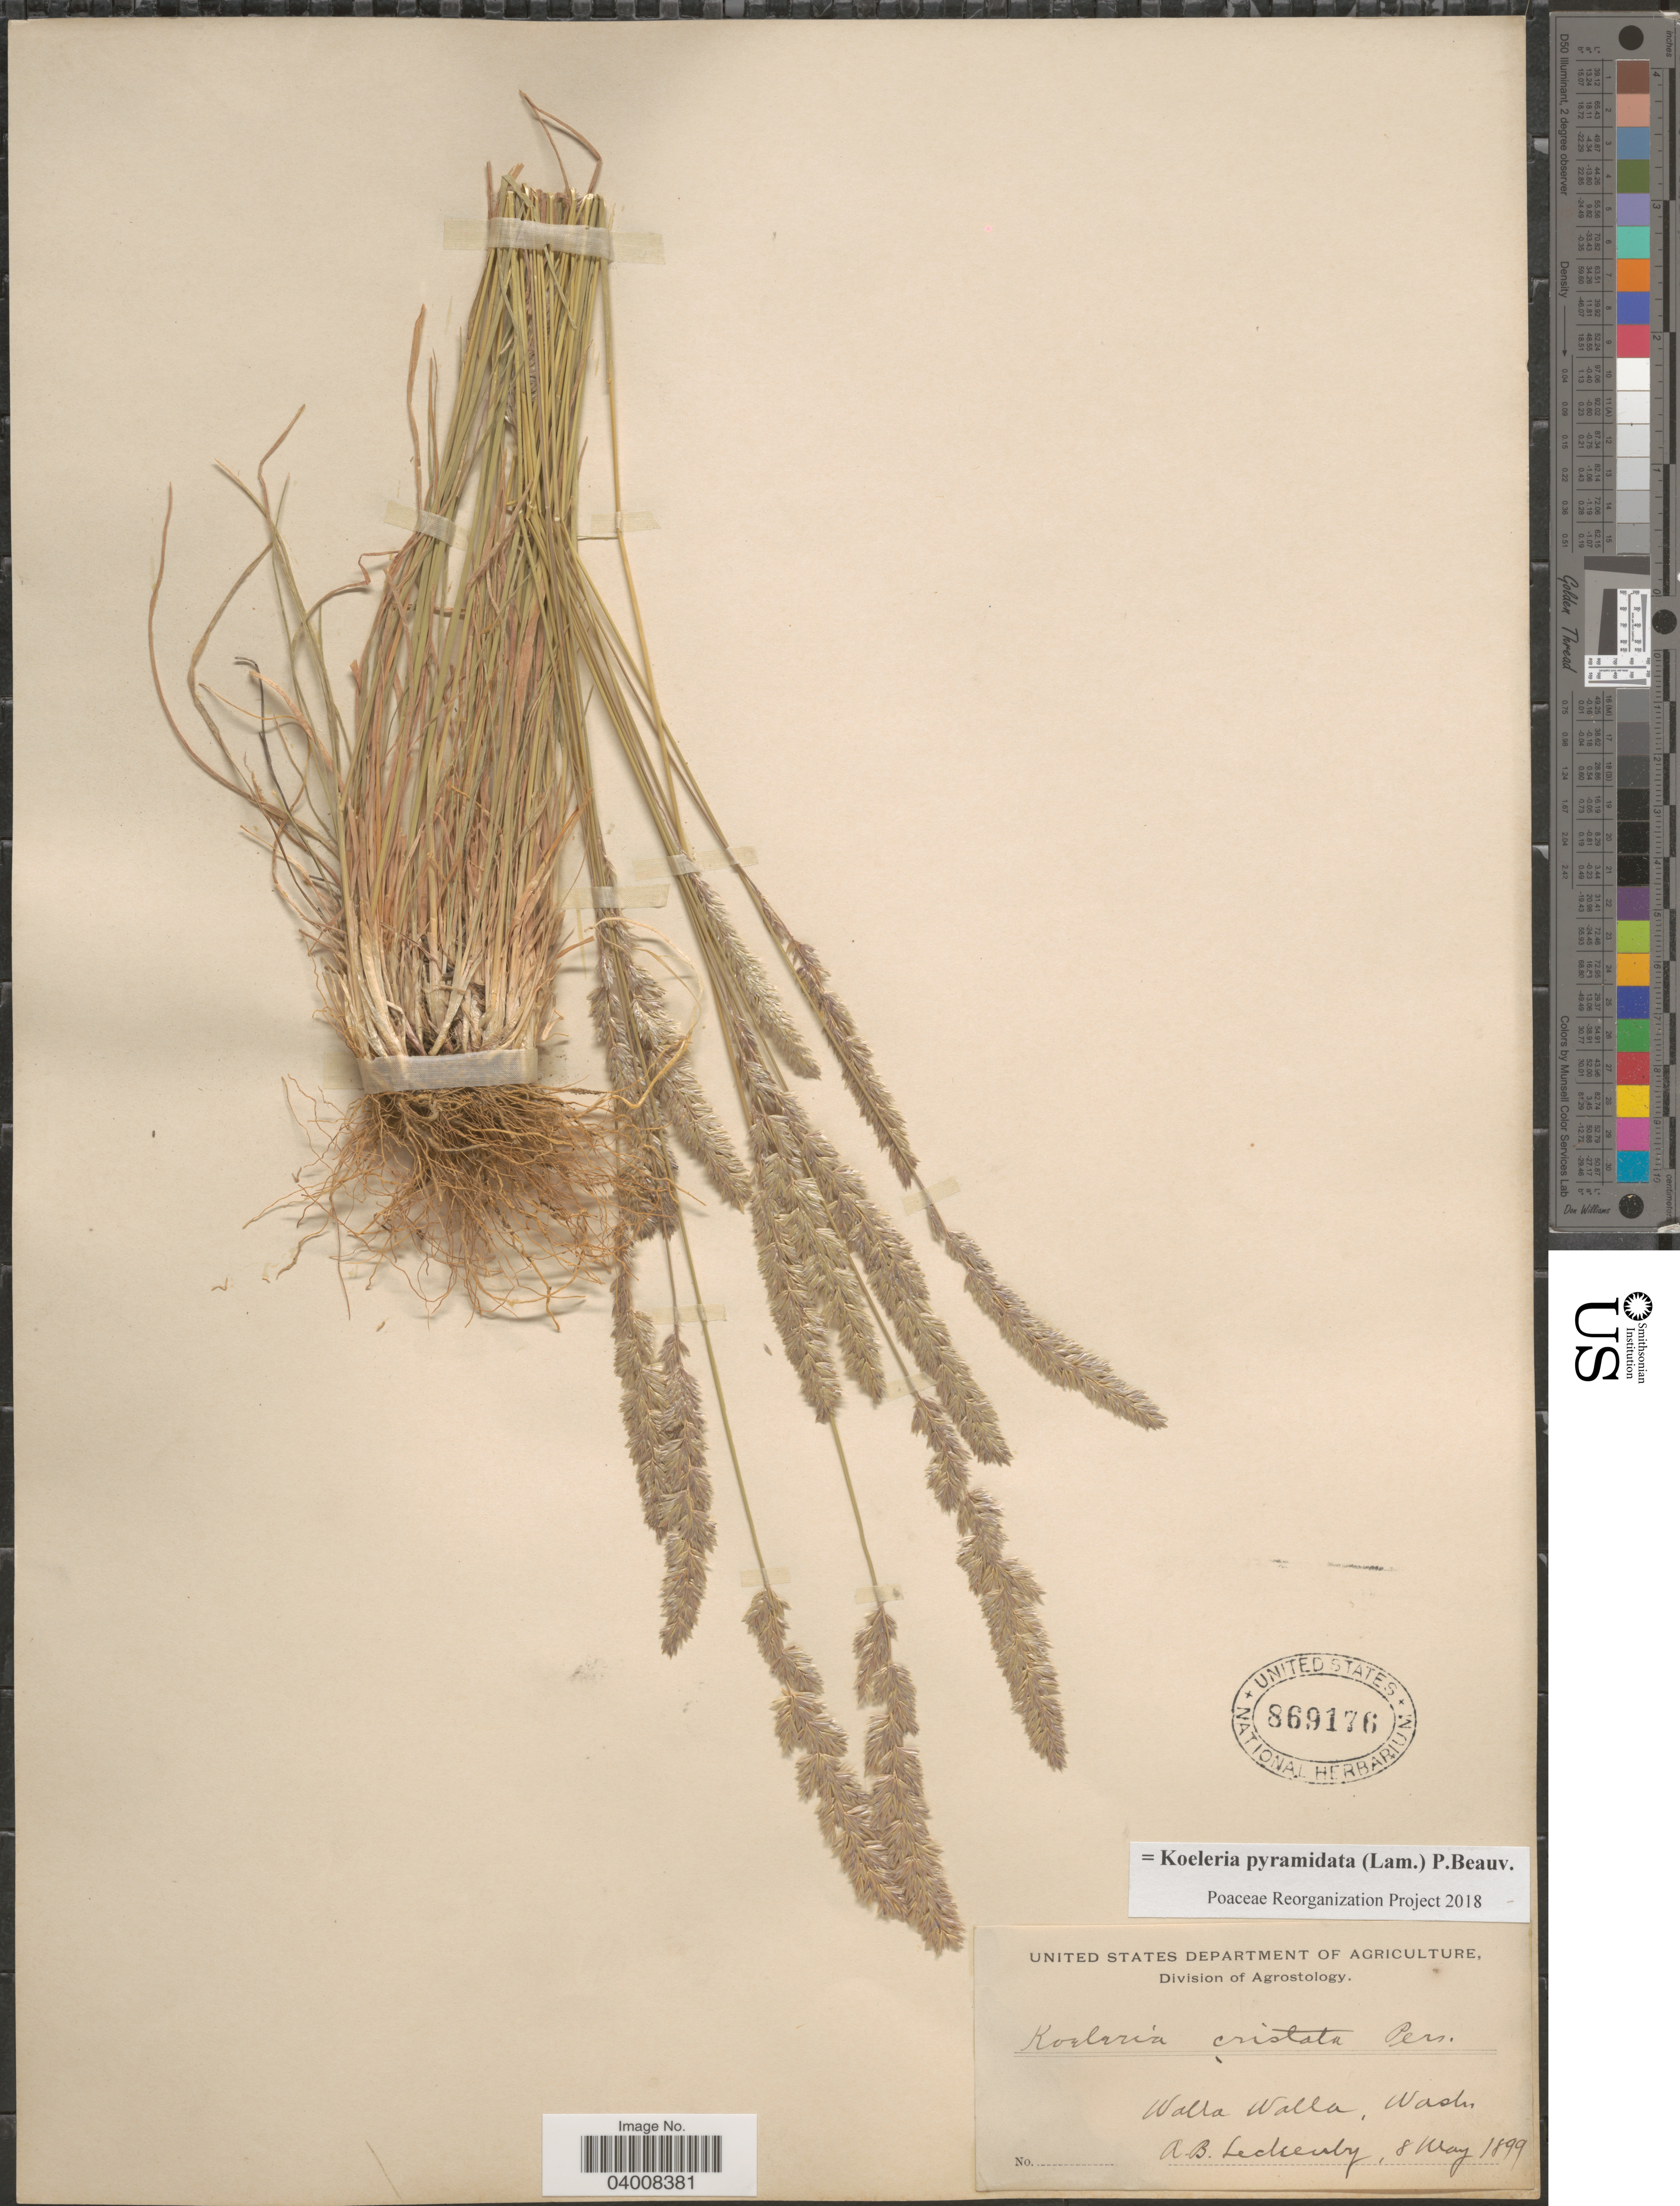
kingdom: Plantae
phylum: Tracheophyta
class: Liliopsida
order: Poales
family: Poaceae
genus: Koeleria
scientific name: Koeleria pyramidata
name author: (Lam.) P. Beauv.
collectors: A. Leckenby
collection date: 1899-05-08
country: United States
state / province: Washington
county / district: Walla Walla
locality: Walla Walla.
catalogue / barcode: US 869176